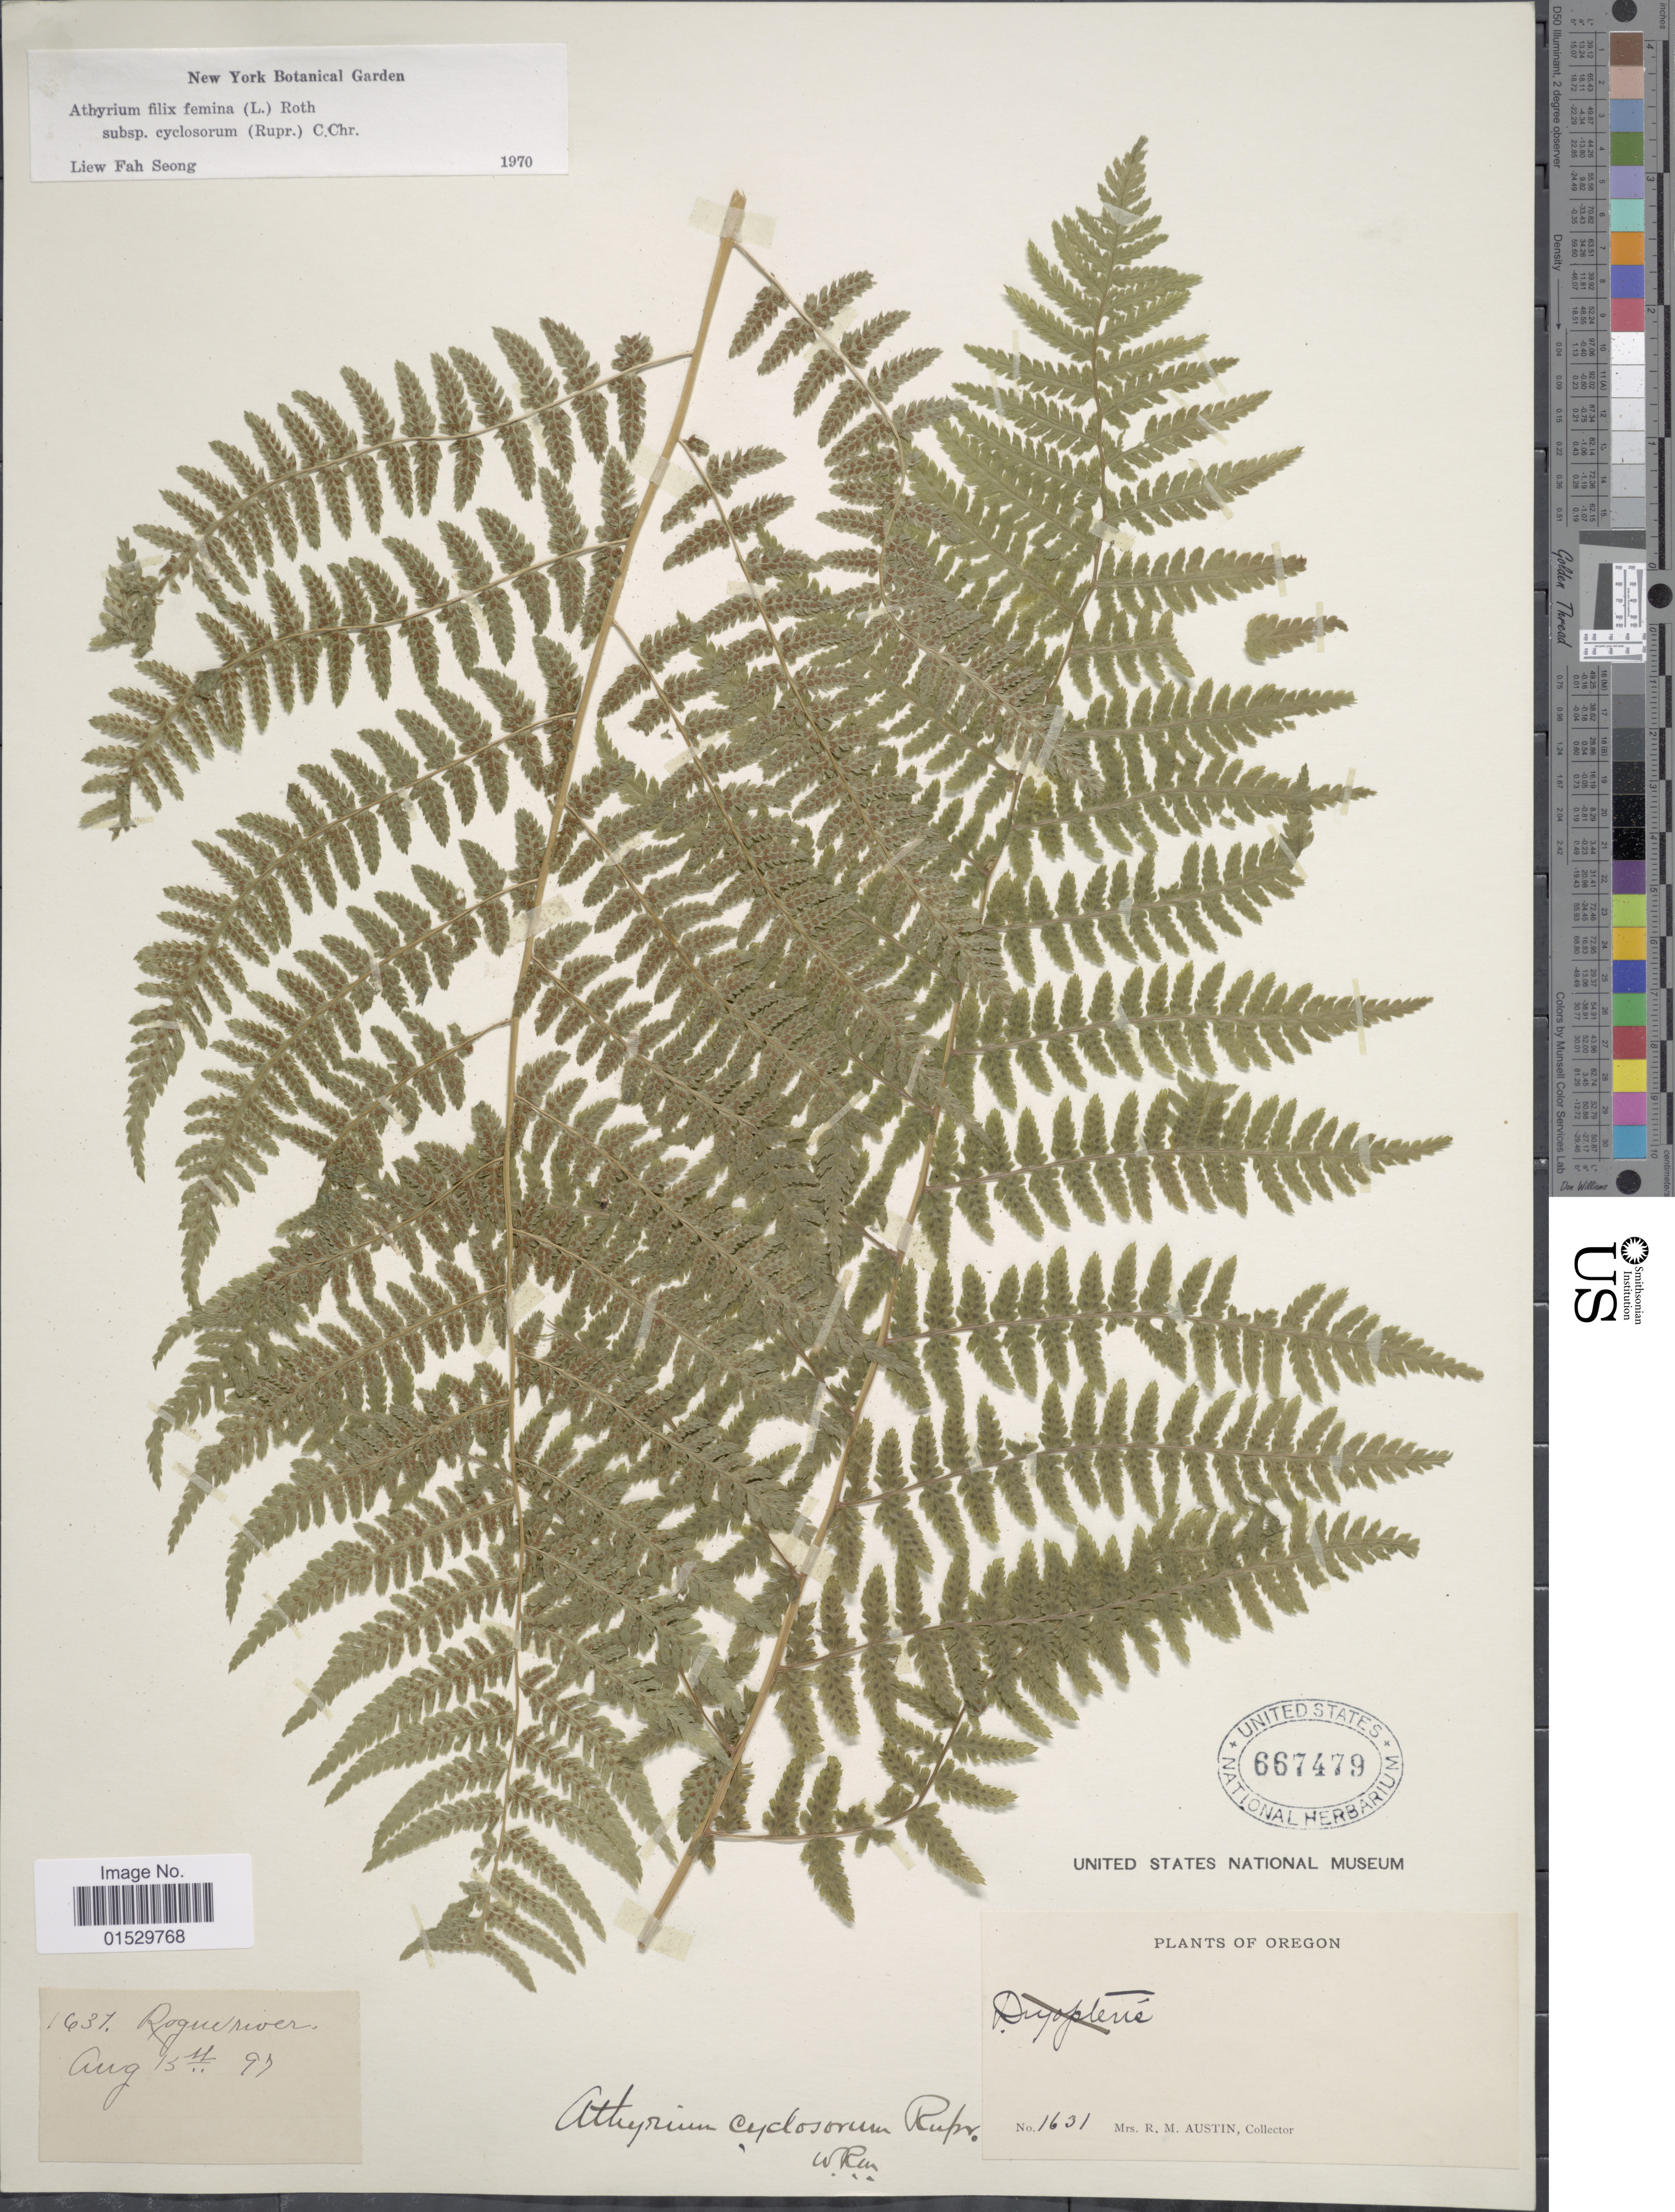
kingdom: Plantae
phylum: Tracheophyta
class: Polypodiopsida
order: Polypodiales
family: Athyriaceae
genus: Athyrium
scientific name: Athyrium filix-femina subsp. cyclosorum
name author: (Rupr.) C. Chr.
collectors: R. Austin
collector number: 1631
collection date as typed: Transcribed d/m/y: 13/8/95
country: United States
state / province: Oregon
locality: Rogue river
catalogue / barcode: US 667479